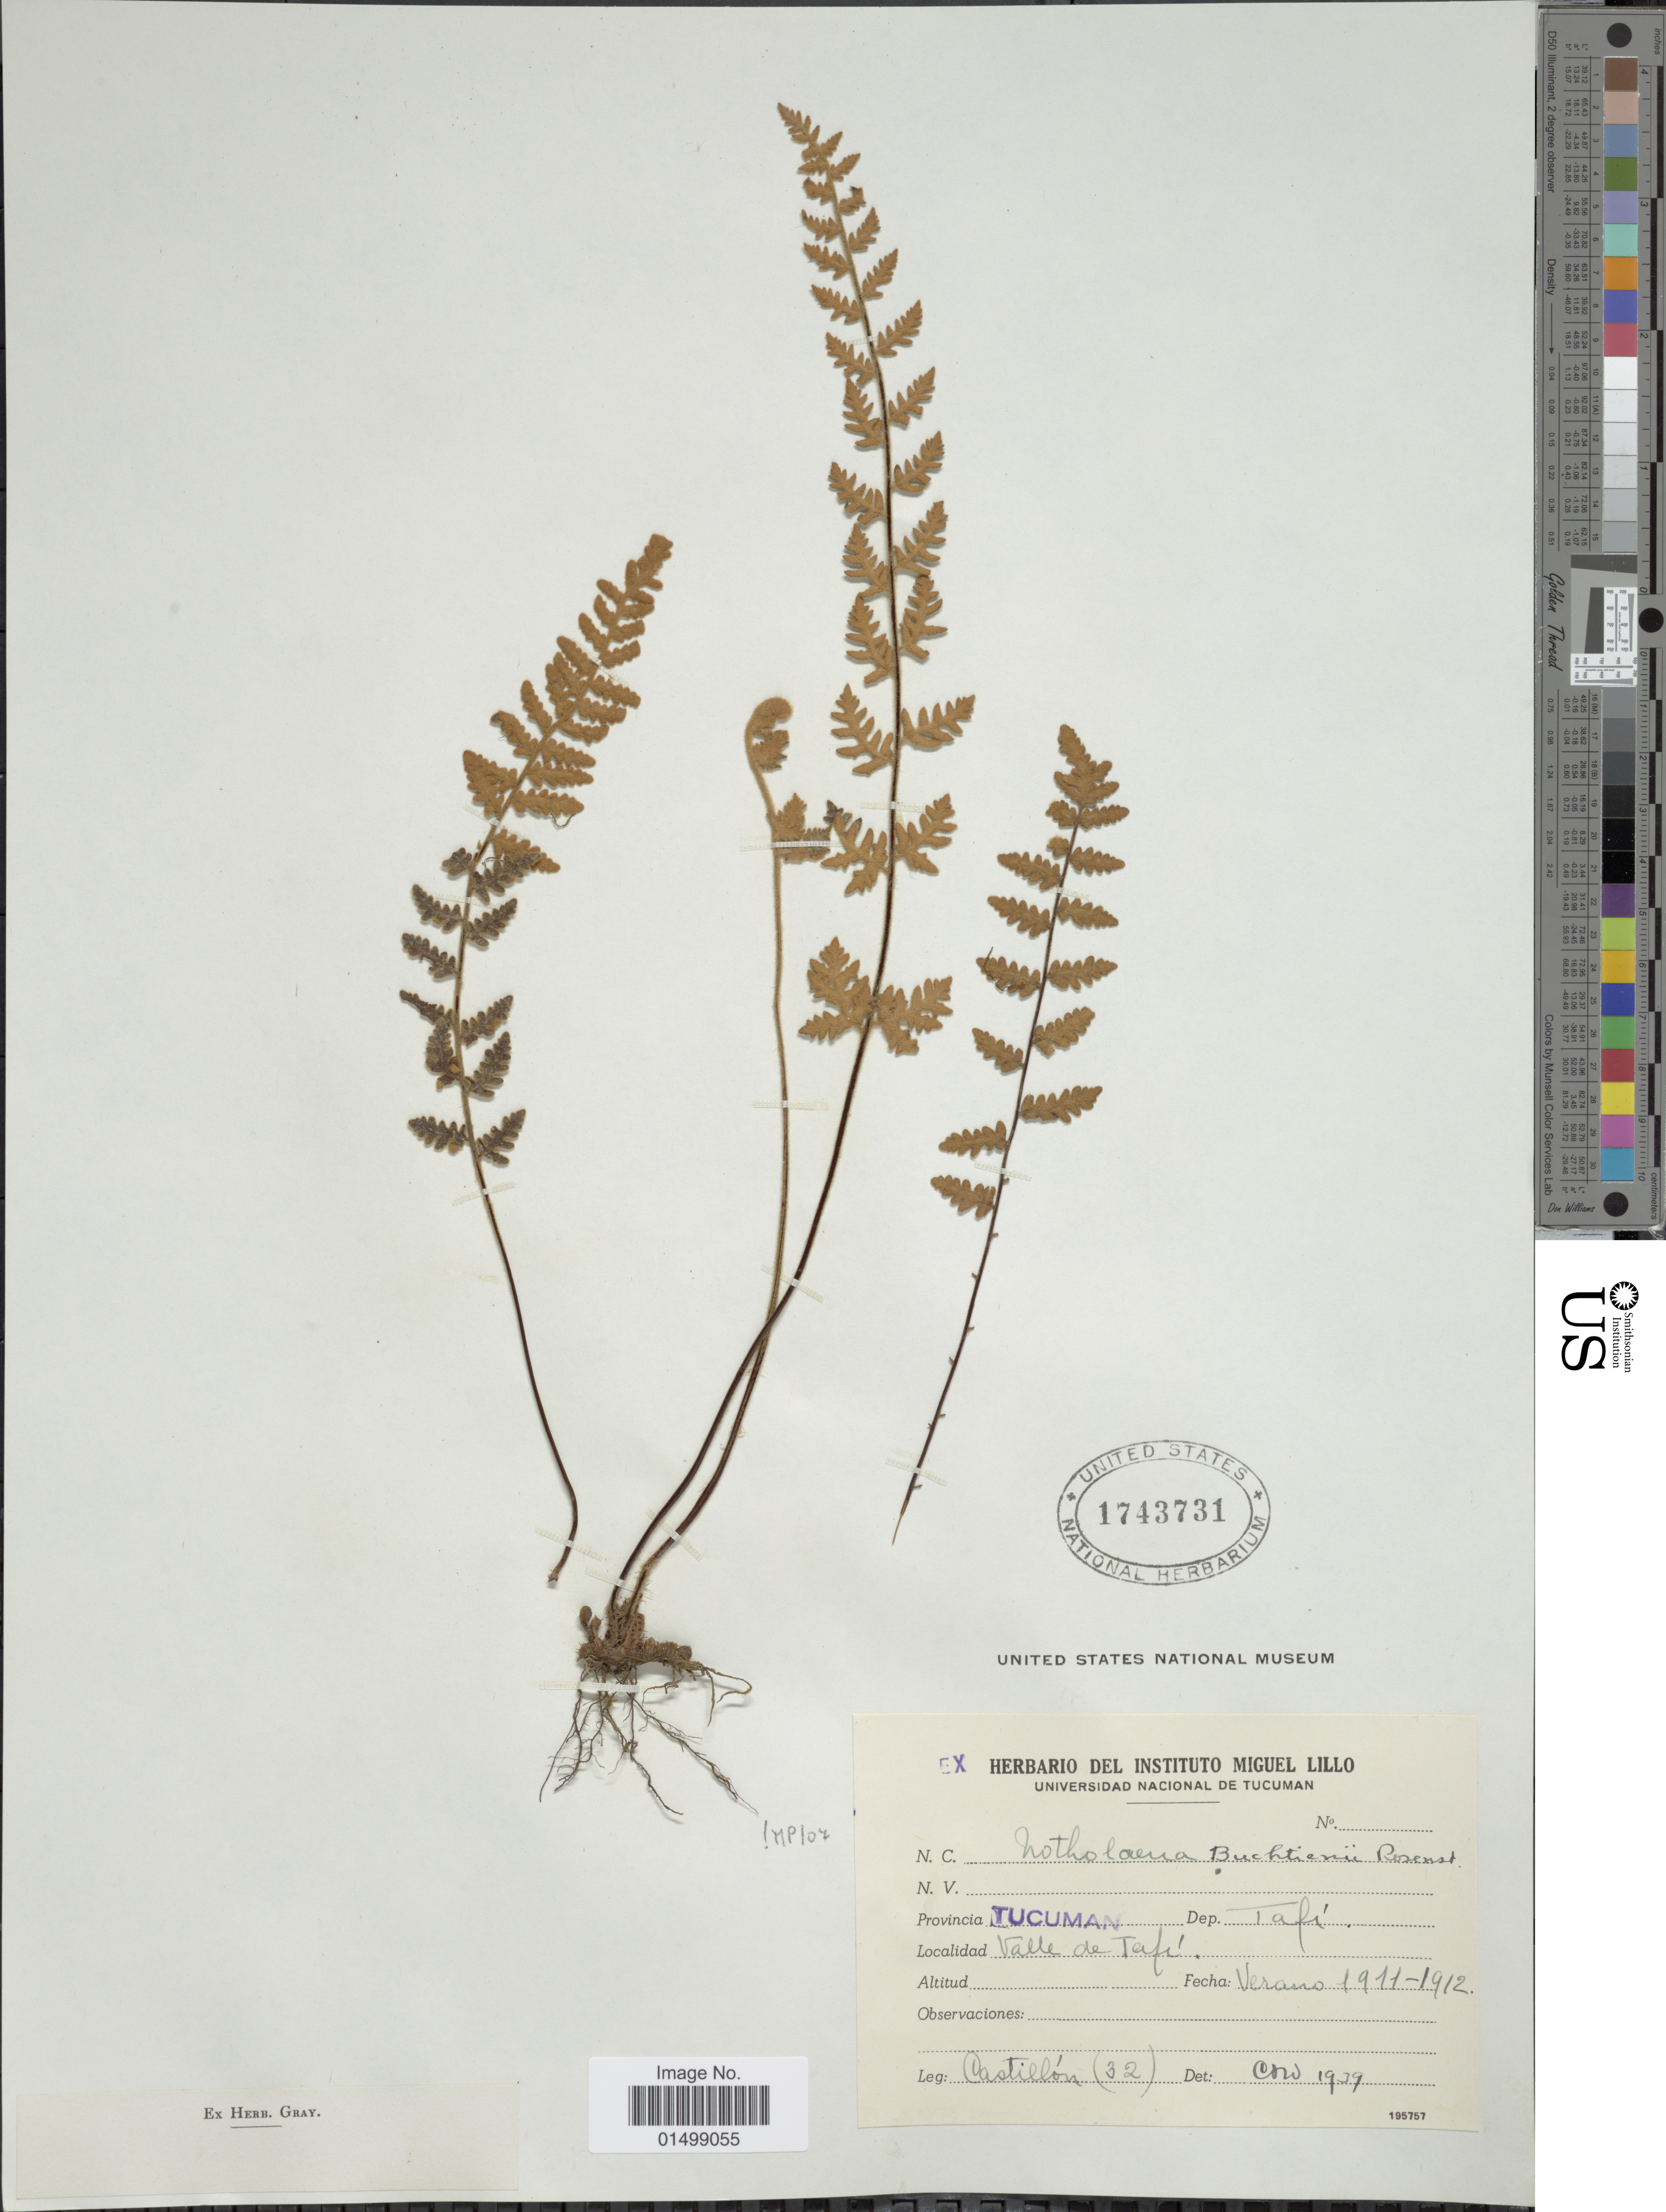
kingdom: Plantae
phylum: Tracheophyta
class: Polypodiopsida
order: Polypodiales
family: Pteridaceae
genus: Cheilanthes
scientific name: Cheilanthes buchtienii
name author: (Rosenst.) R.M. Tryon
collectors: Castillon, --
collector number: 32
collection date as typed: Verano 1911-1912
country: Argentina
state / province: Tucuman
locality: Dep. Tafi, Valle de Tafi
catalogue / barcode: US 1743731